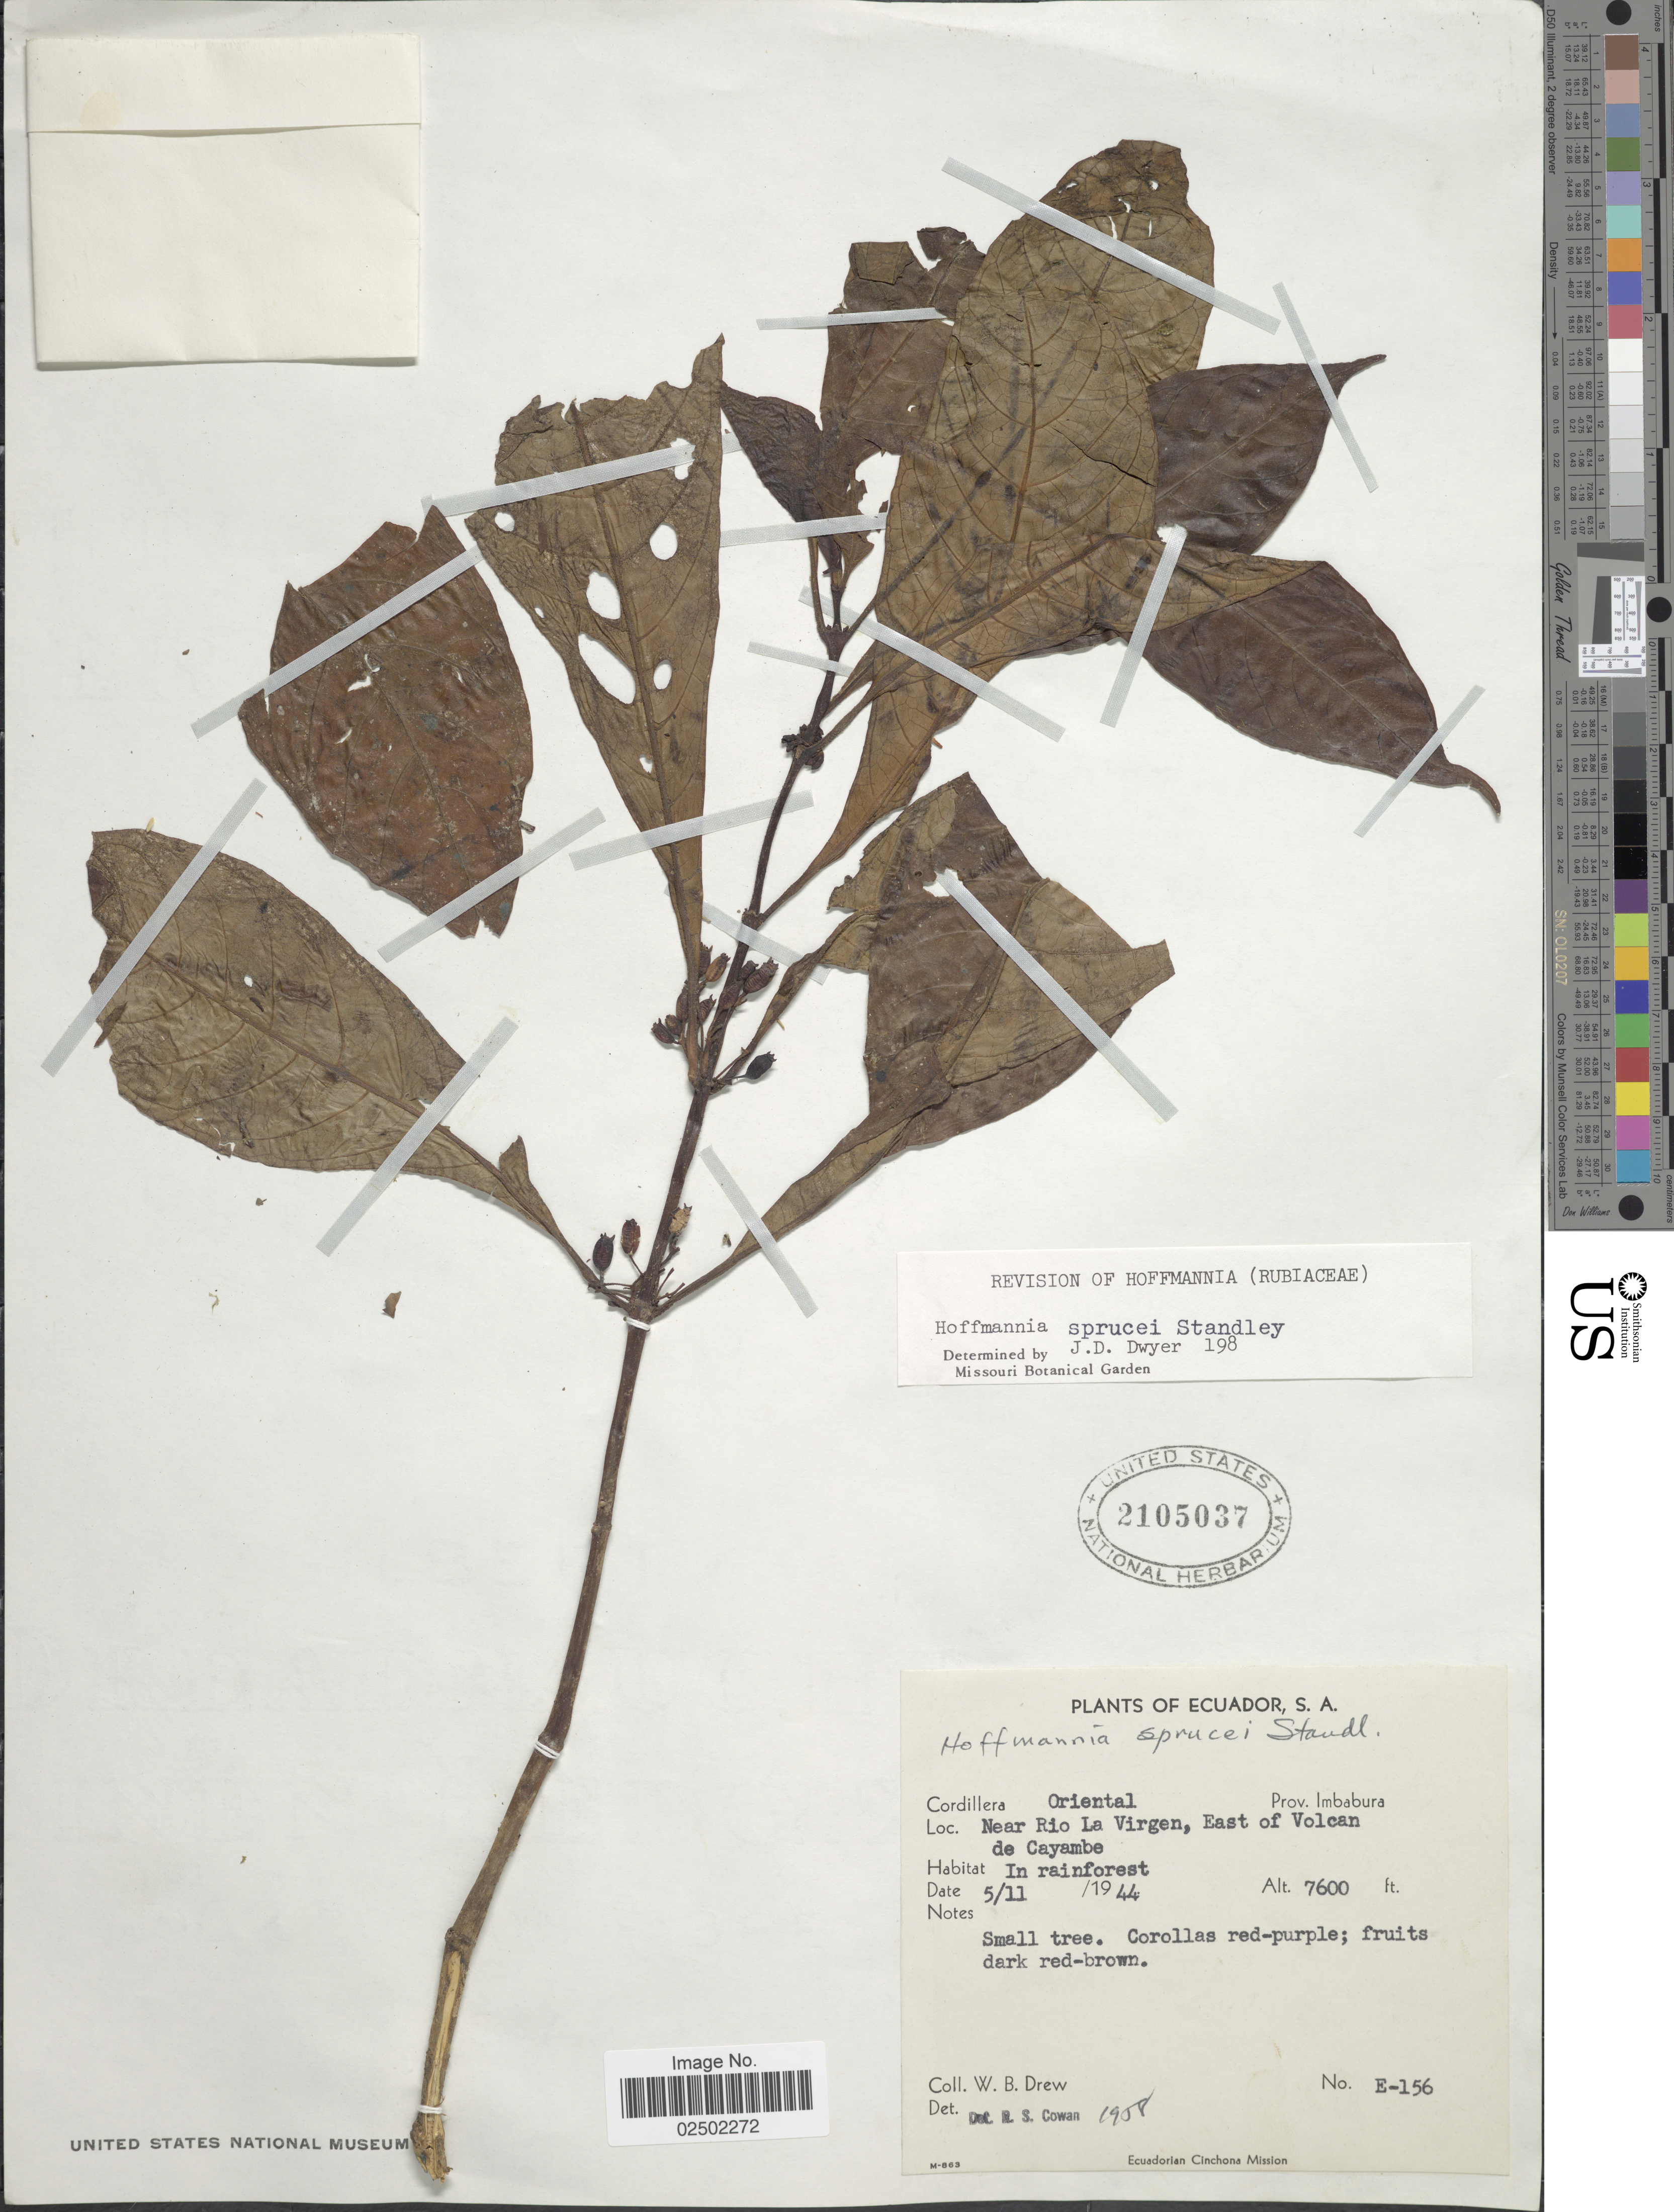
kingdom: Plantae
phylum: Tracheophyta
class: Magnoliopsida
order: Gentianales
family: Rubiaceae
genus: Hoffmannia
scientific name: Hoffmannia sprucei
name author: Standl.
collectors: W. B. Drew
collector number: E-156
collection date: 1944-11-05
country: Ecuador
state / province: Imbabura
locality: Cordillera Oriental, Prov. Imbabura, Near Rio La Virgen, East of Volcan de Cayambe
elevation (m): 2316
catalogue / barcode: US 2105037